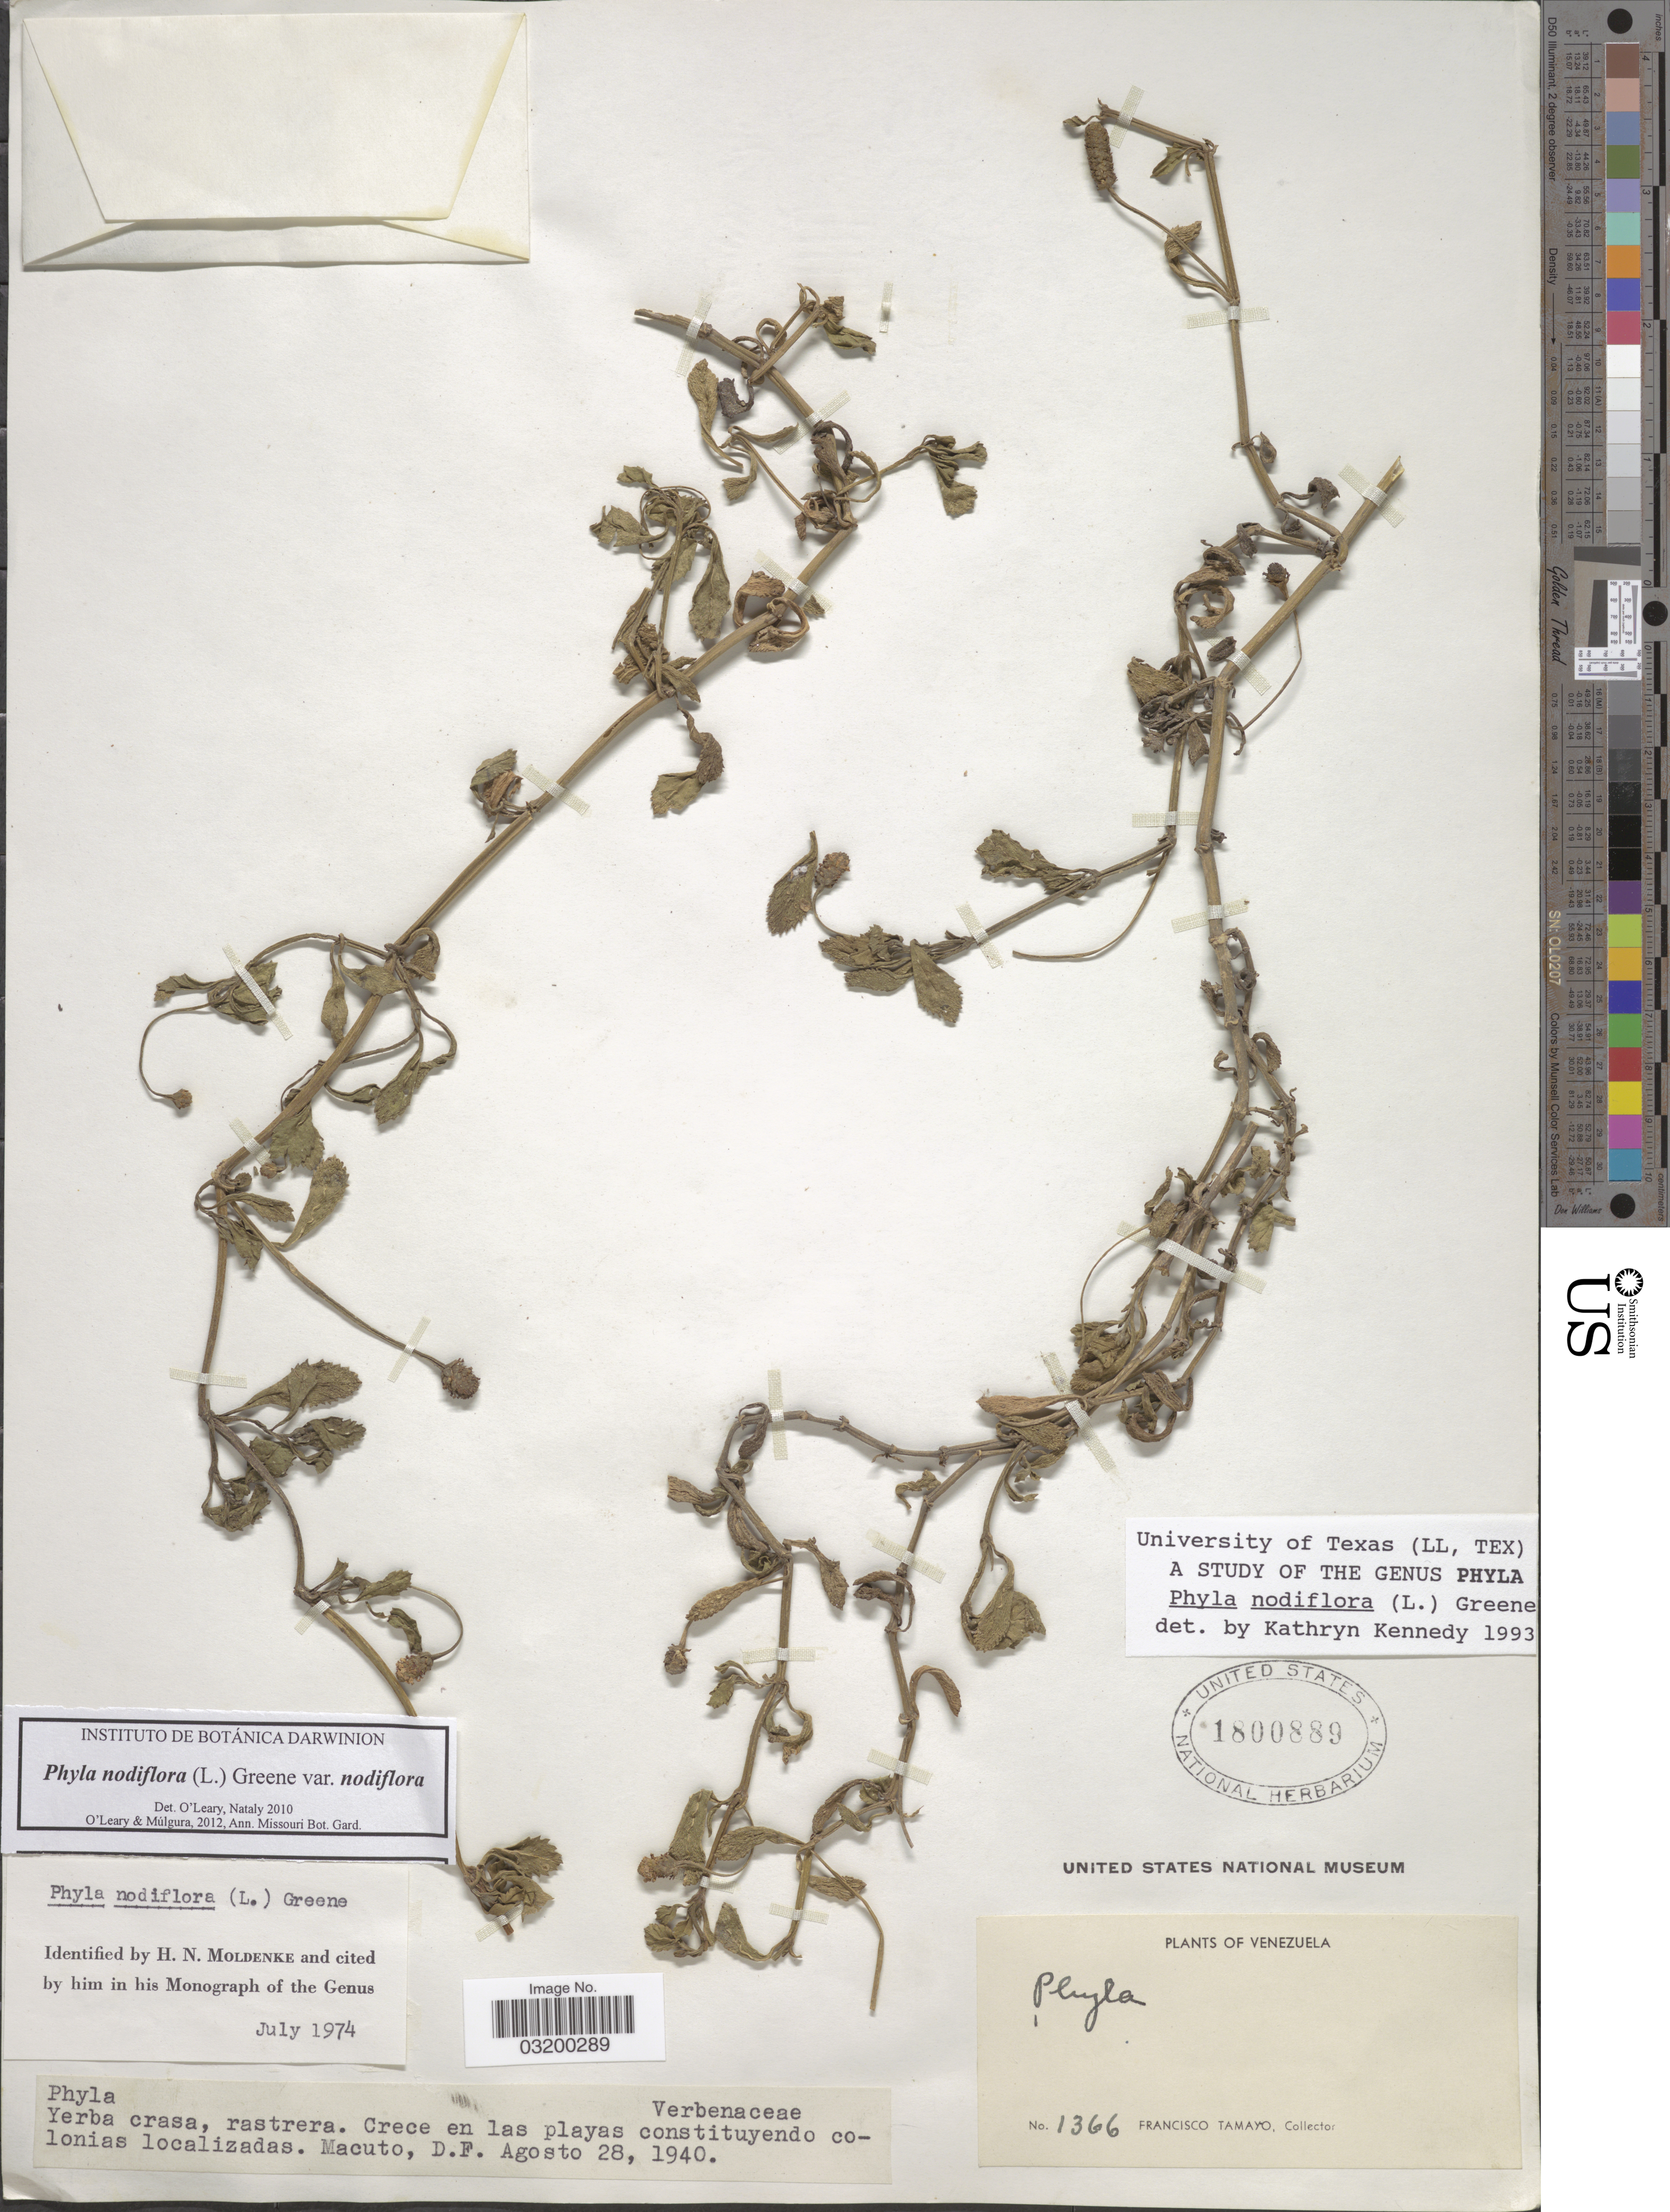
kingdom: Plantae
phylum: Tracheophyta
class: Magnoliopsida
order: Lamiales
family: Verbenaceae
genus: Phyla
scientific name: Phyla nodiflora var. nodiflora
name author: (L.) Greene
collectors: F. Tamayo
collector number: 1366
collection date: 1940-08-28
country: Venezuela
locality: Macuto, D.F.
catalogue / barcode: US 1800889